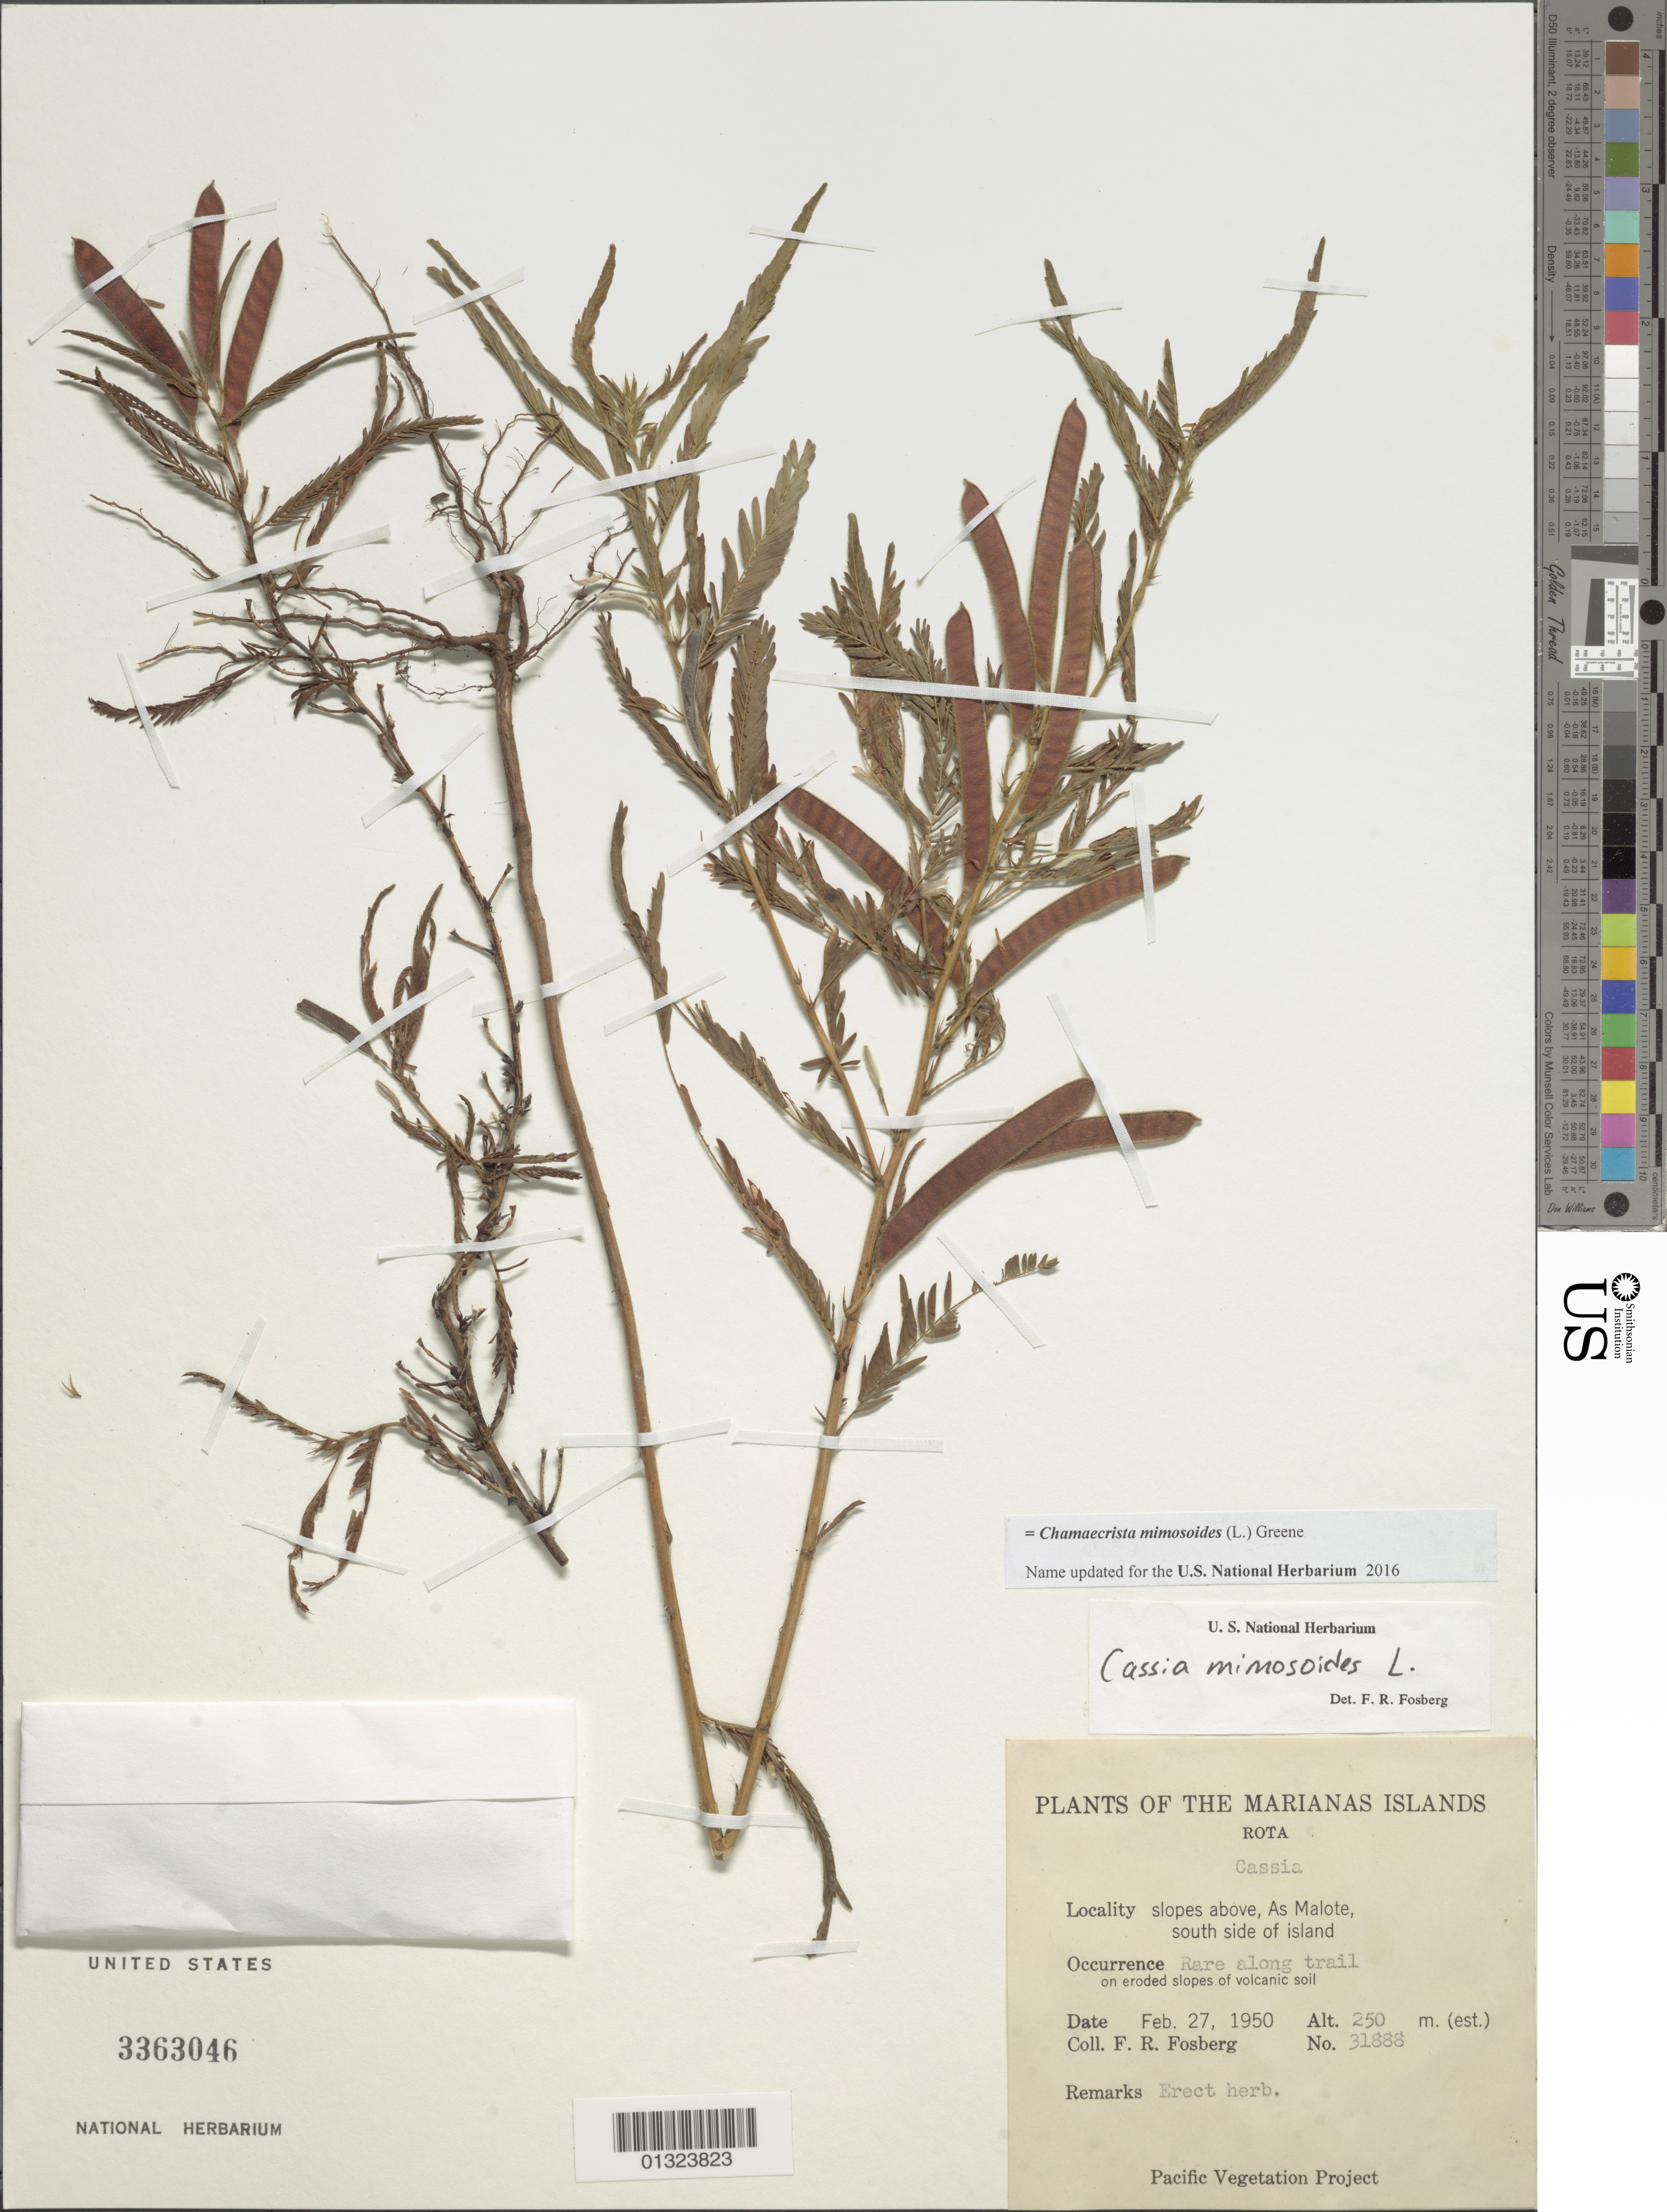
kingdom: Plantae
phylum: Tracheophyta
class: Magnoliopsida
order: Fabales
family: Fabaceae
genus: Chamaecrista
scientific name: Chamaecrista mimosoides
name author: (L.) Greene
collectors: F. R. Fosberg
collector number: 31888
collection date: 1950-02-27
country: Northern Mariana Islands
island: Rota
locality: Slopes above, as Malote, S. side of island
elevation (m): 250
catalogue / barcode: US 3363046